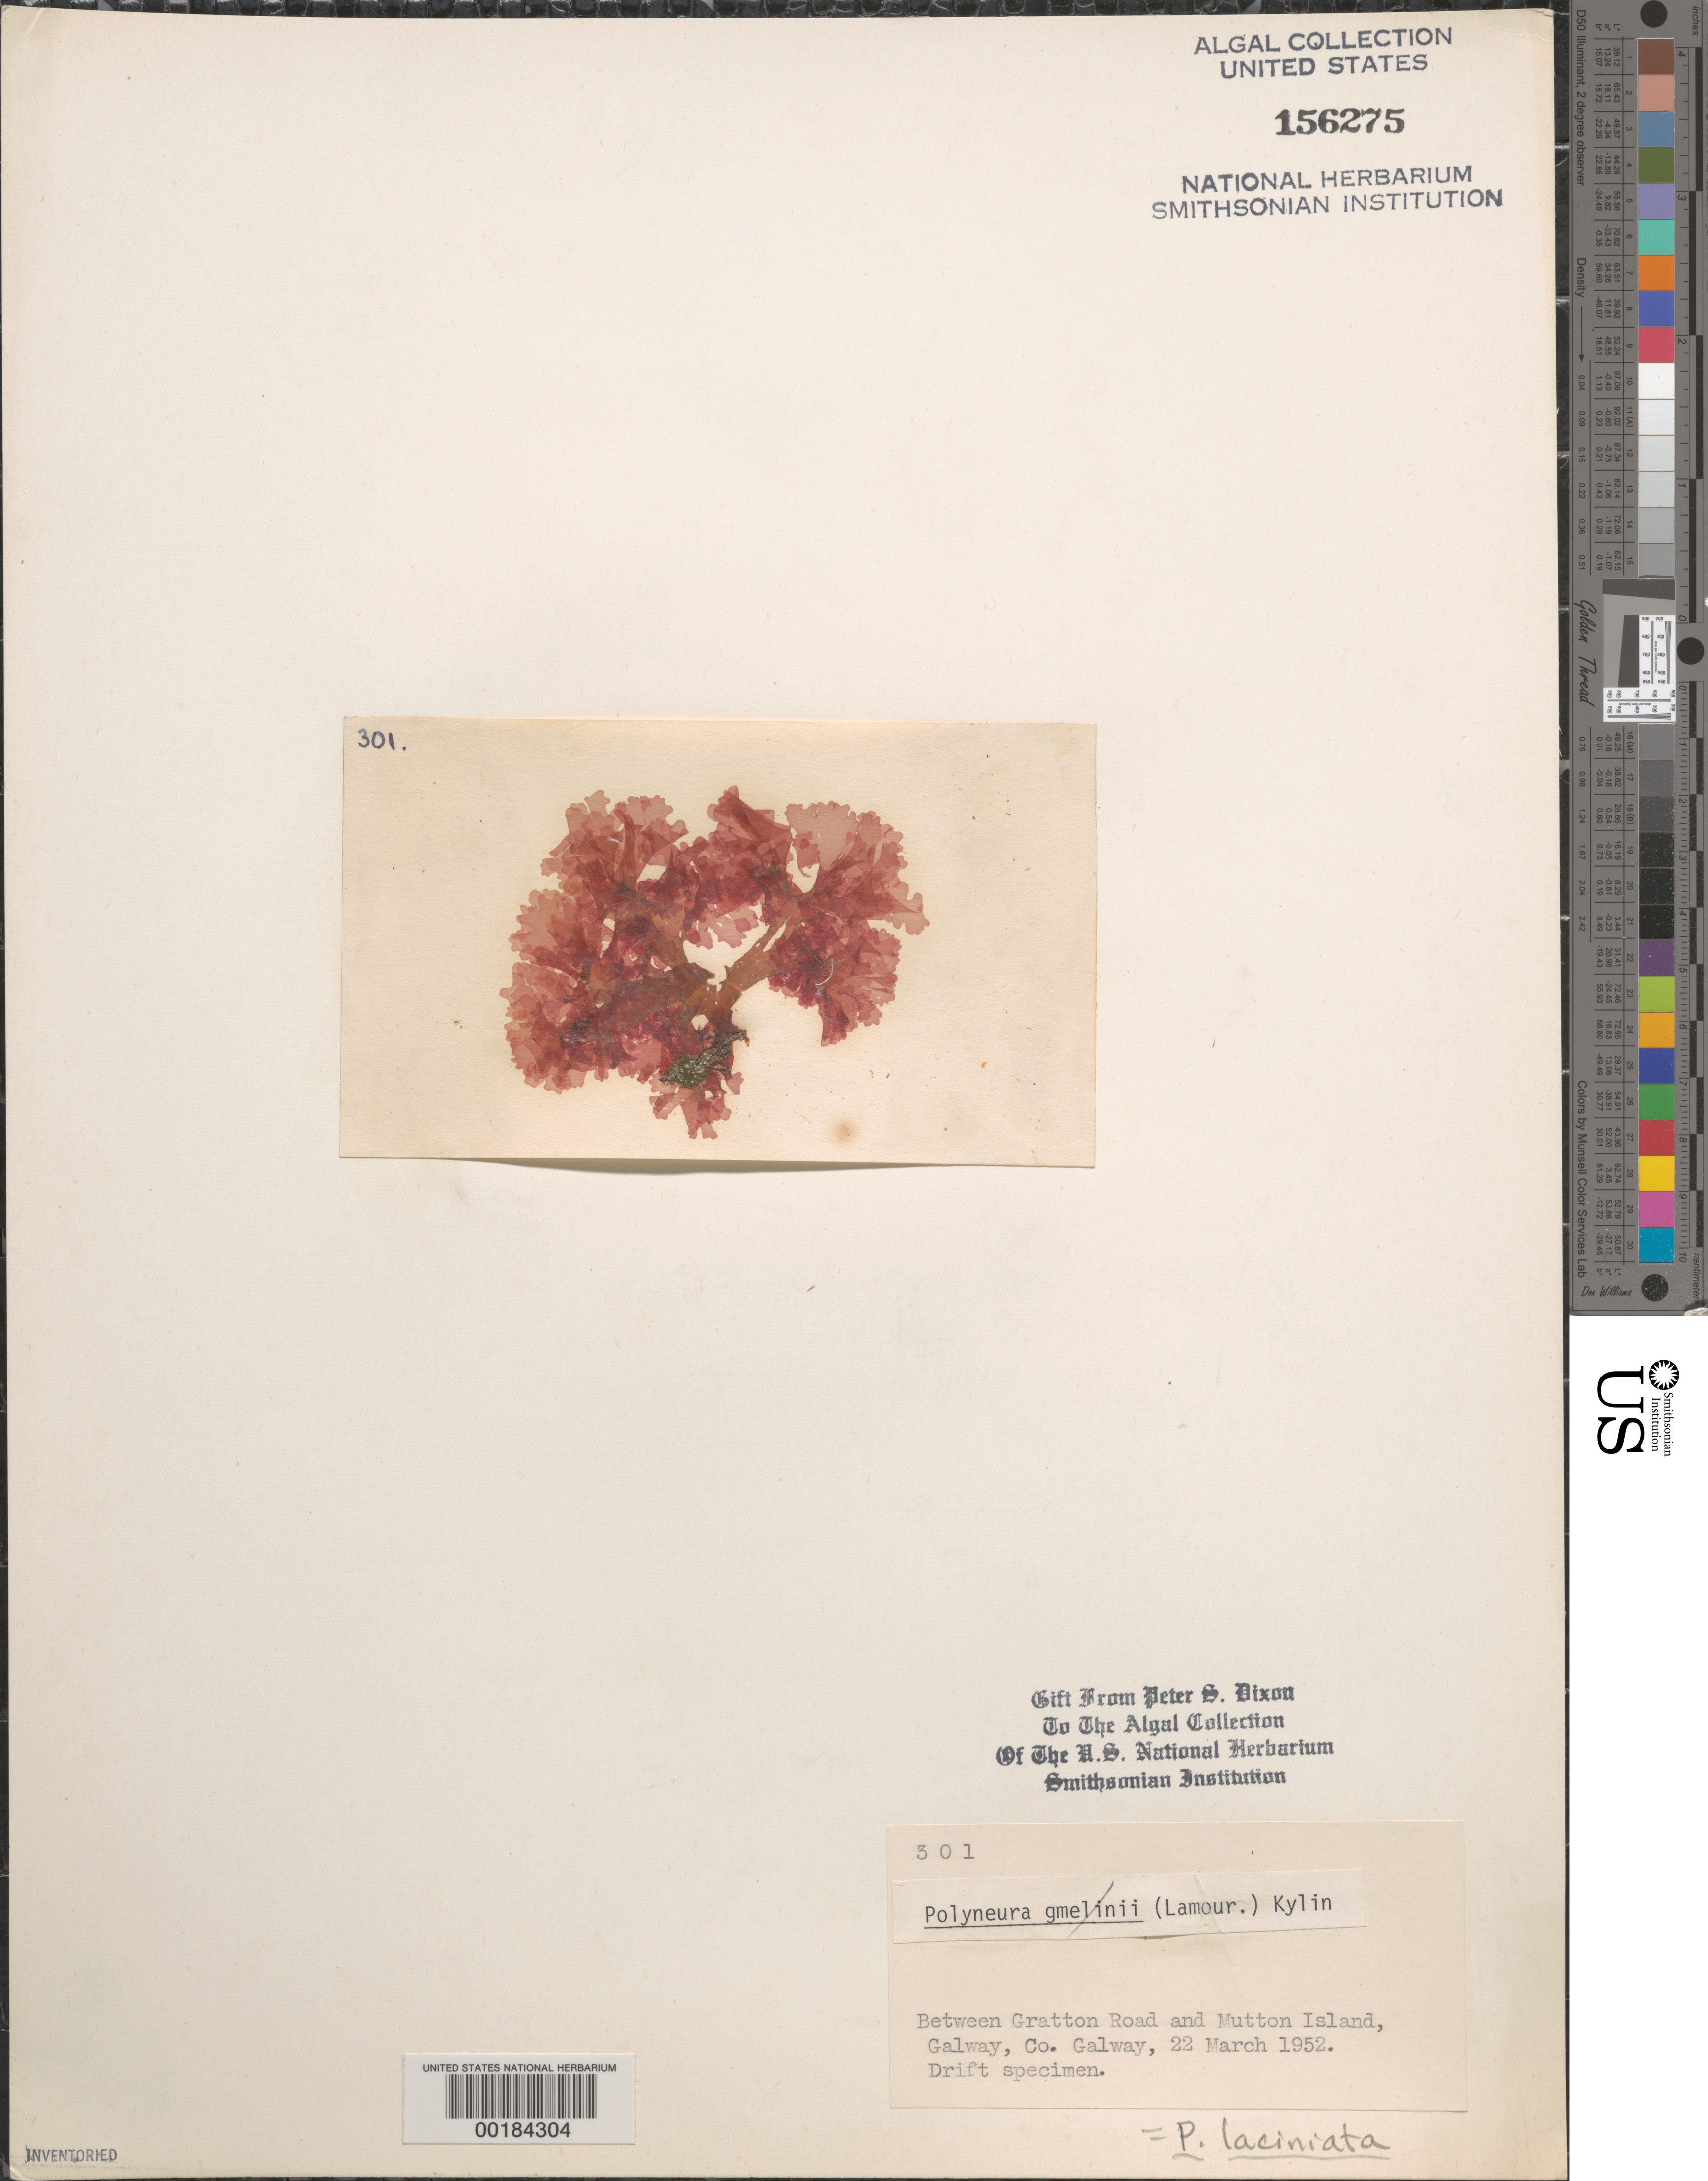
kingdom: Plantae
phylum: Rhodophyta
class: Florideophyceae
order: Ceramiales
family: Delesseriaceae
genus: Erythroglossum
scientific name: Erythroglossum laciniatum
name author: (Lightf.) C.A. Maggs & Hommersand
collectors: P. S. Dixon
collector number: PSD 301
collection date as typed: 22 Mar 1952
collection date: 1952-03-22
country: Ireland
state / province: Connaught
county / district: Galway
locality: Galway, between Gratton Road and Mutton Island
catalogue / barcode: US 156275